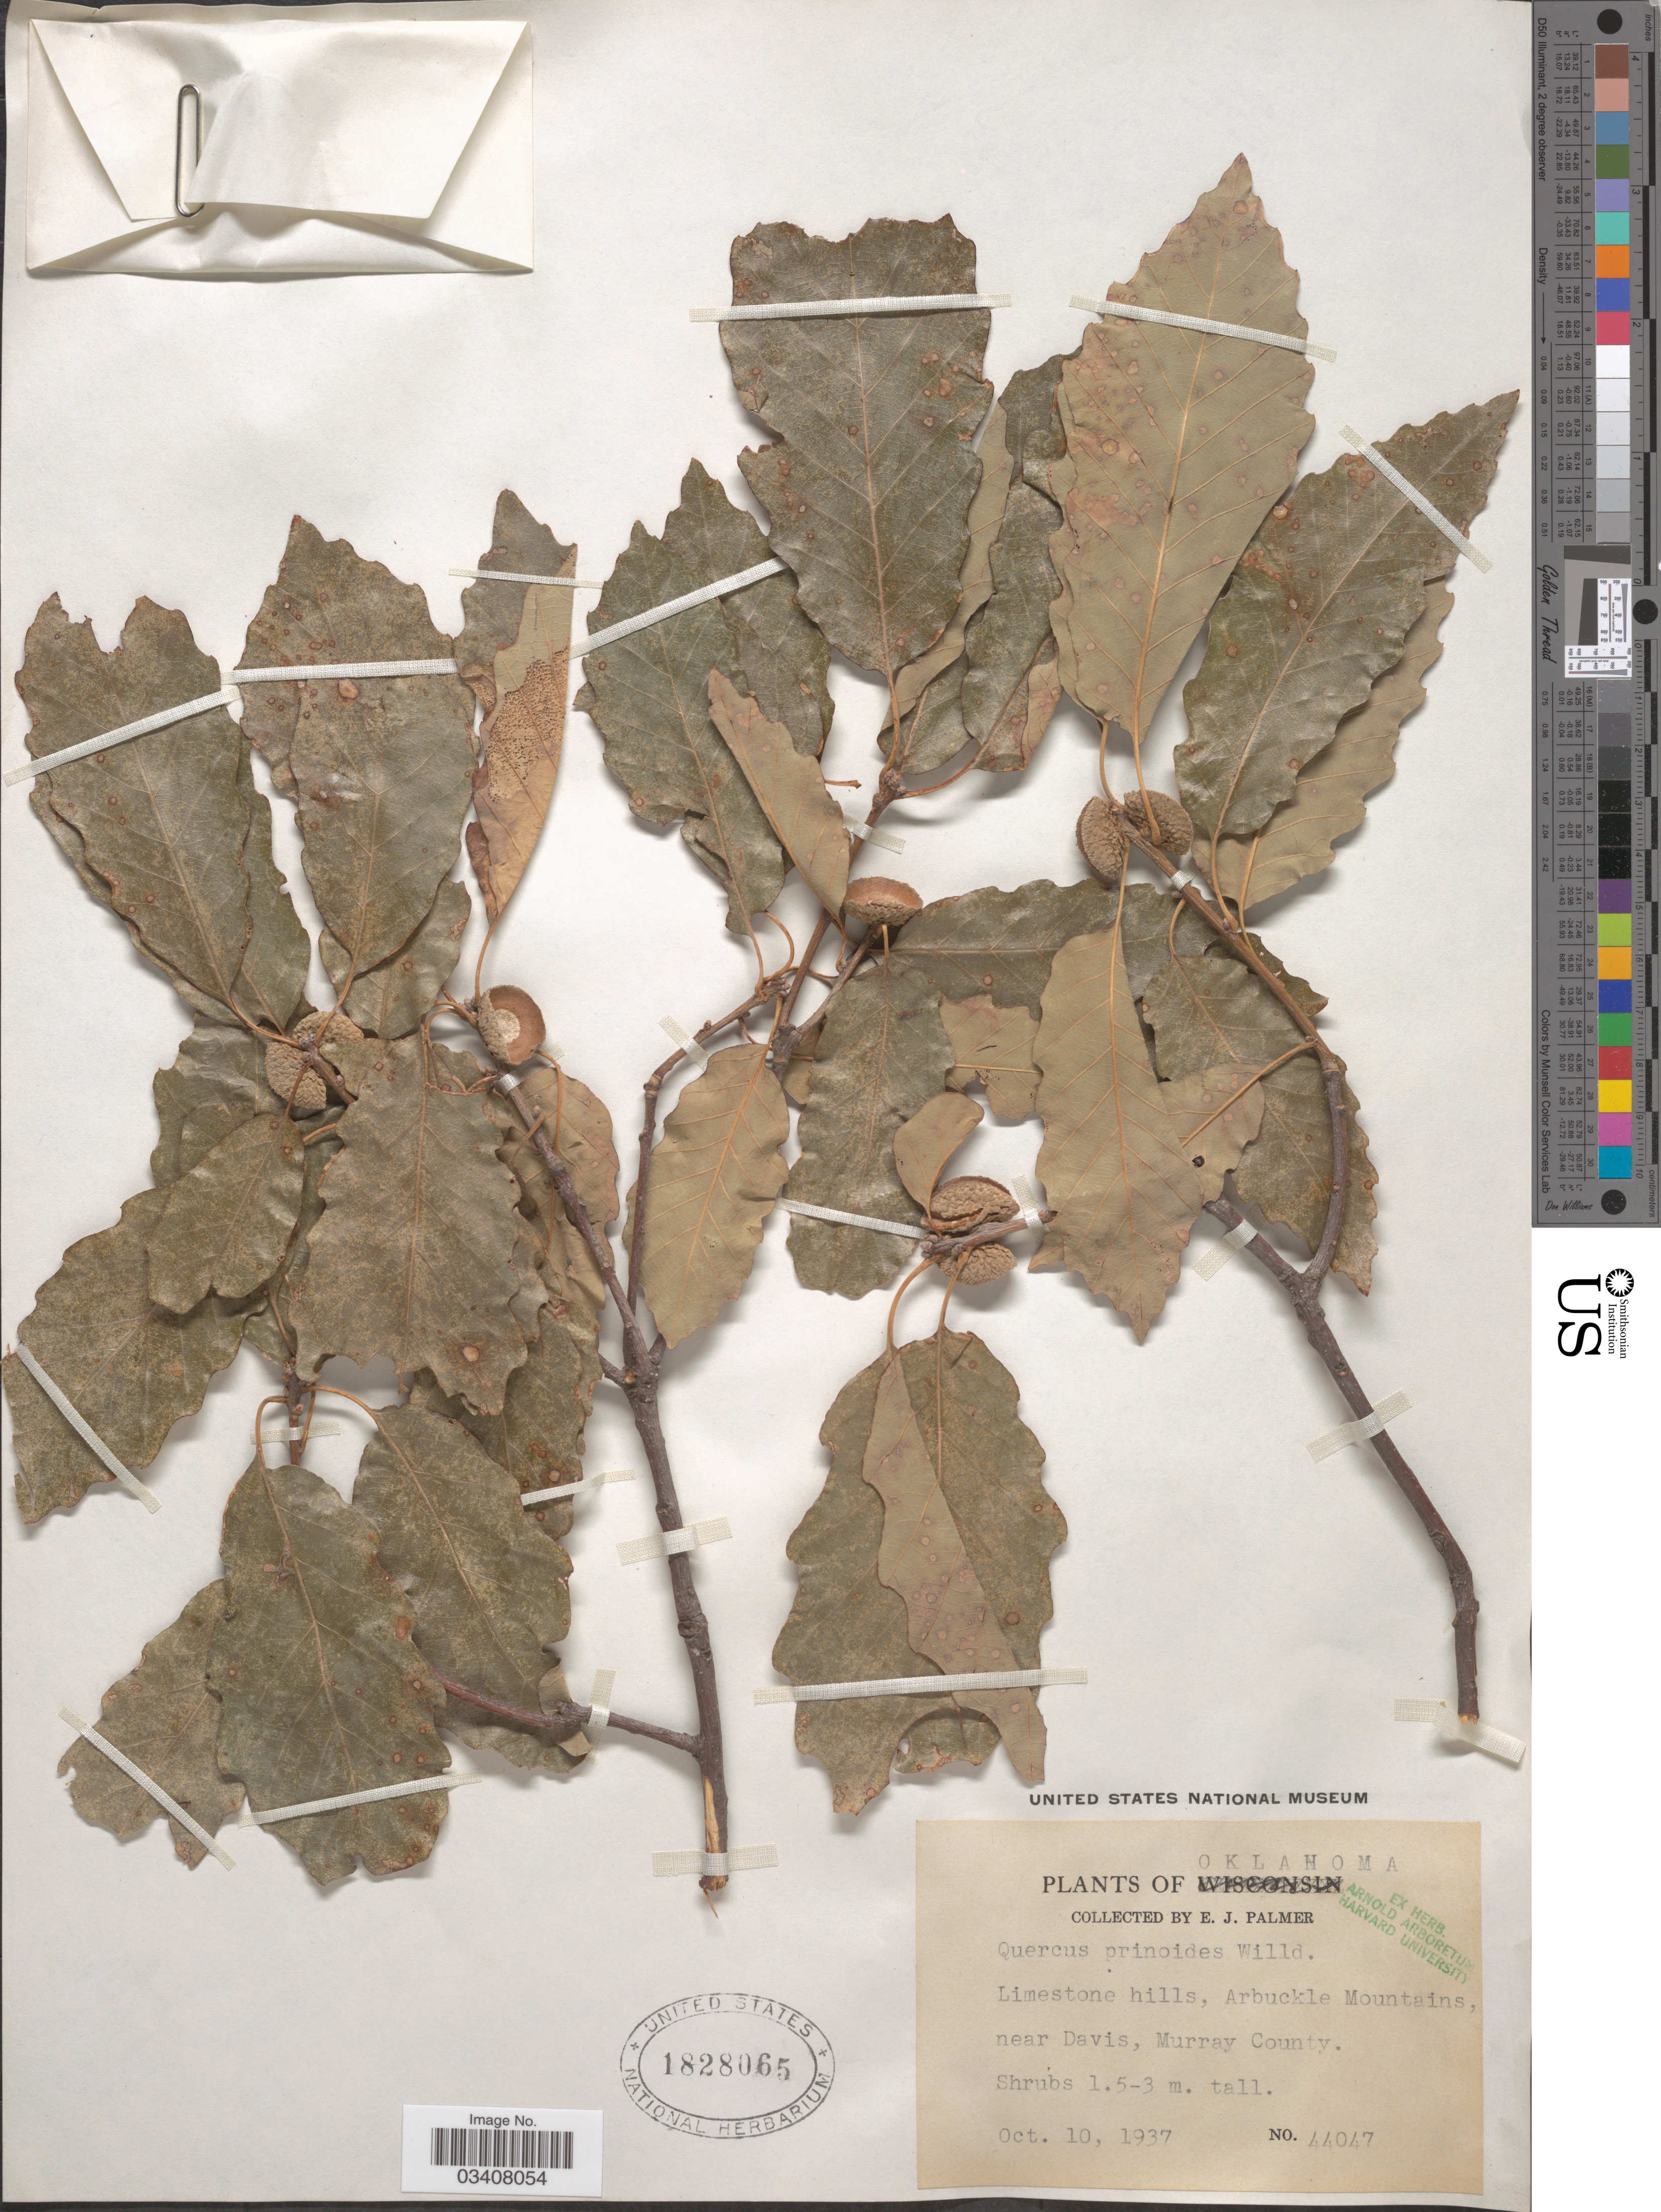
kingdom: Plantae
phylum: Tracheophyta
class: Magnoliopsida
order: Fagales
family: Fagaceae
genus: Quercus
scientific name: Quercus prinoides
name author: Willd.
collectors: E. J. Palmer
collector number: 44047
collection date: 1937-10-10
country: United States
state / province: Oklahoma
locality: Limestone hills, Arbuckle Mountains, near Davis, Murray County.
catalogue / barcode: US 1828065